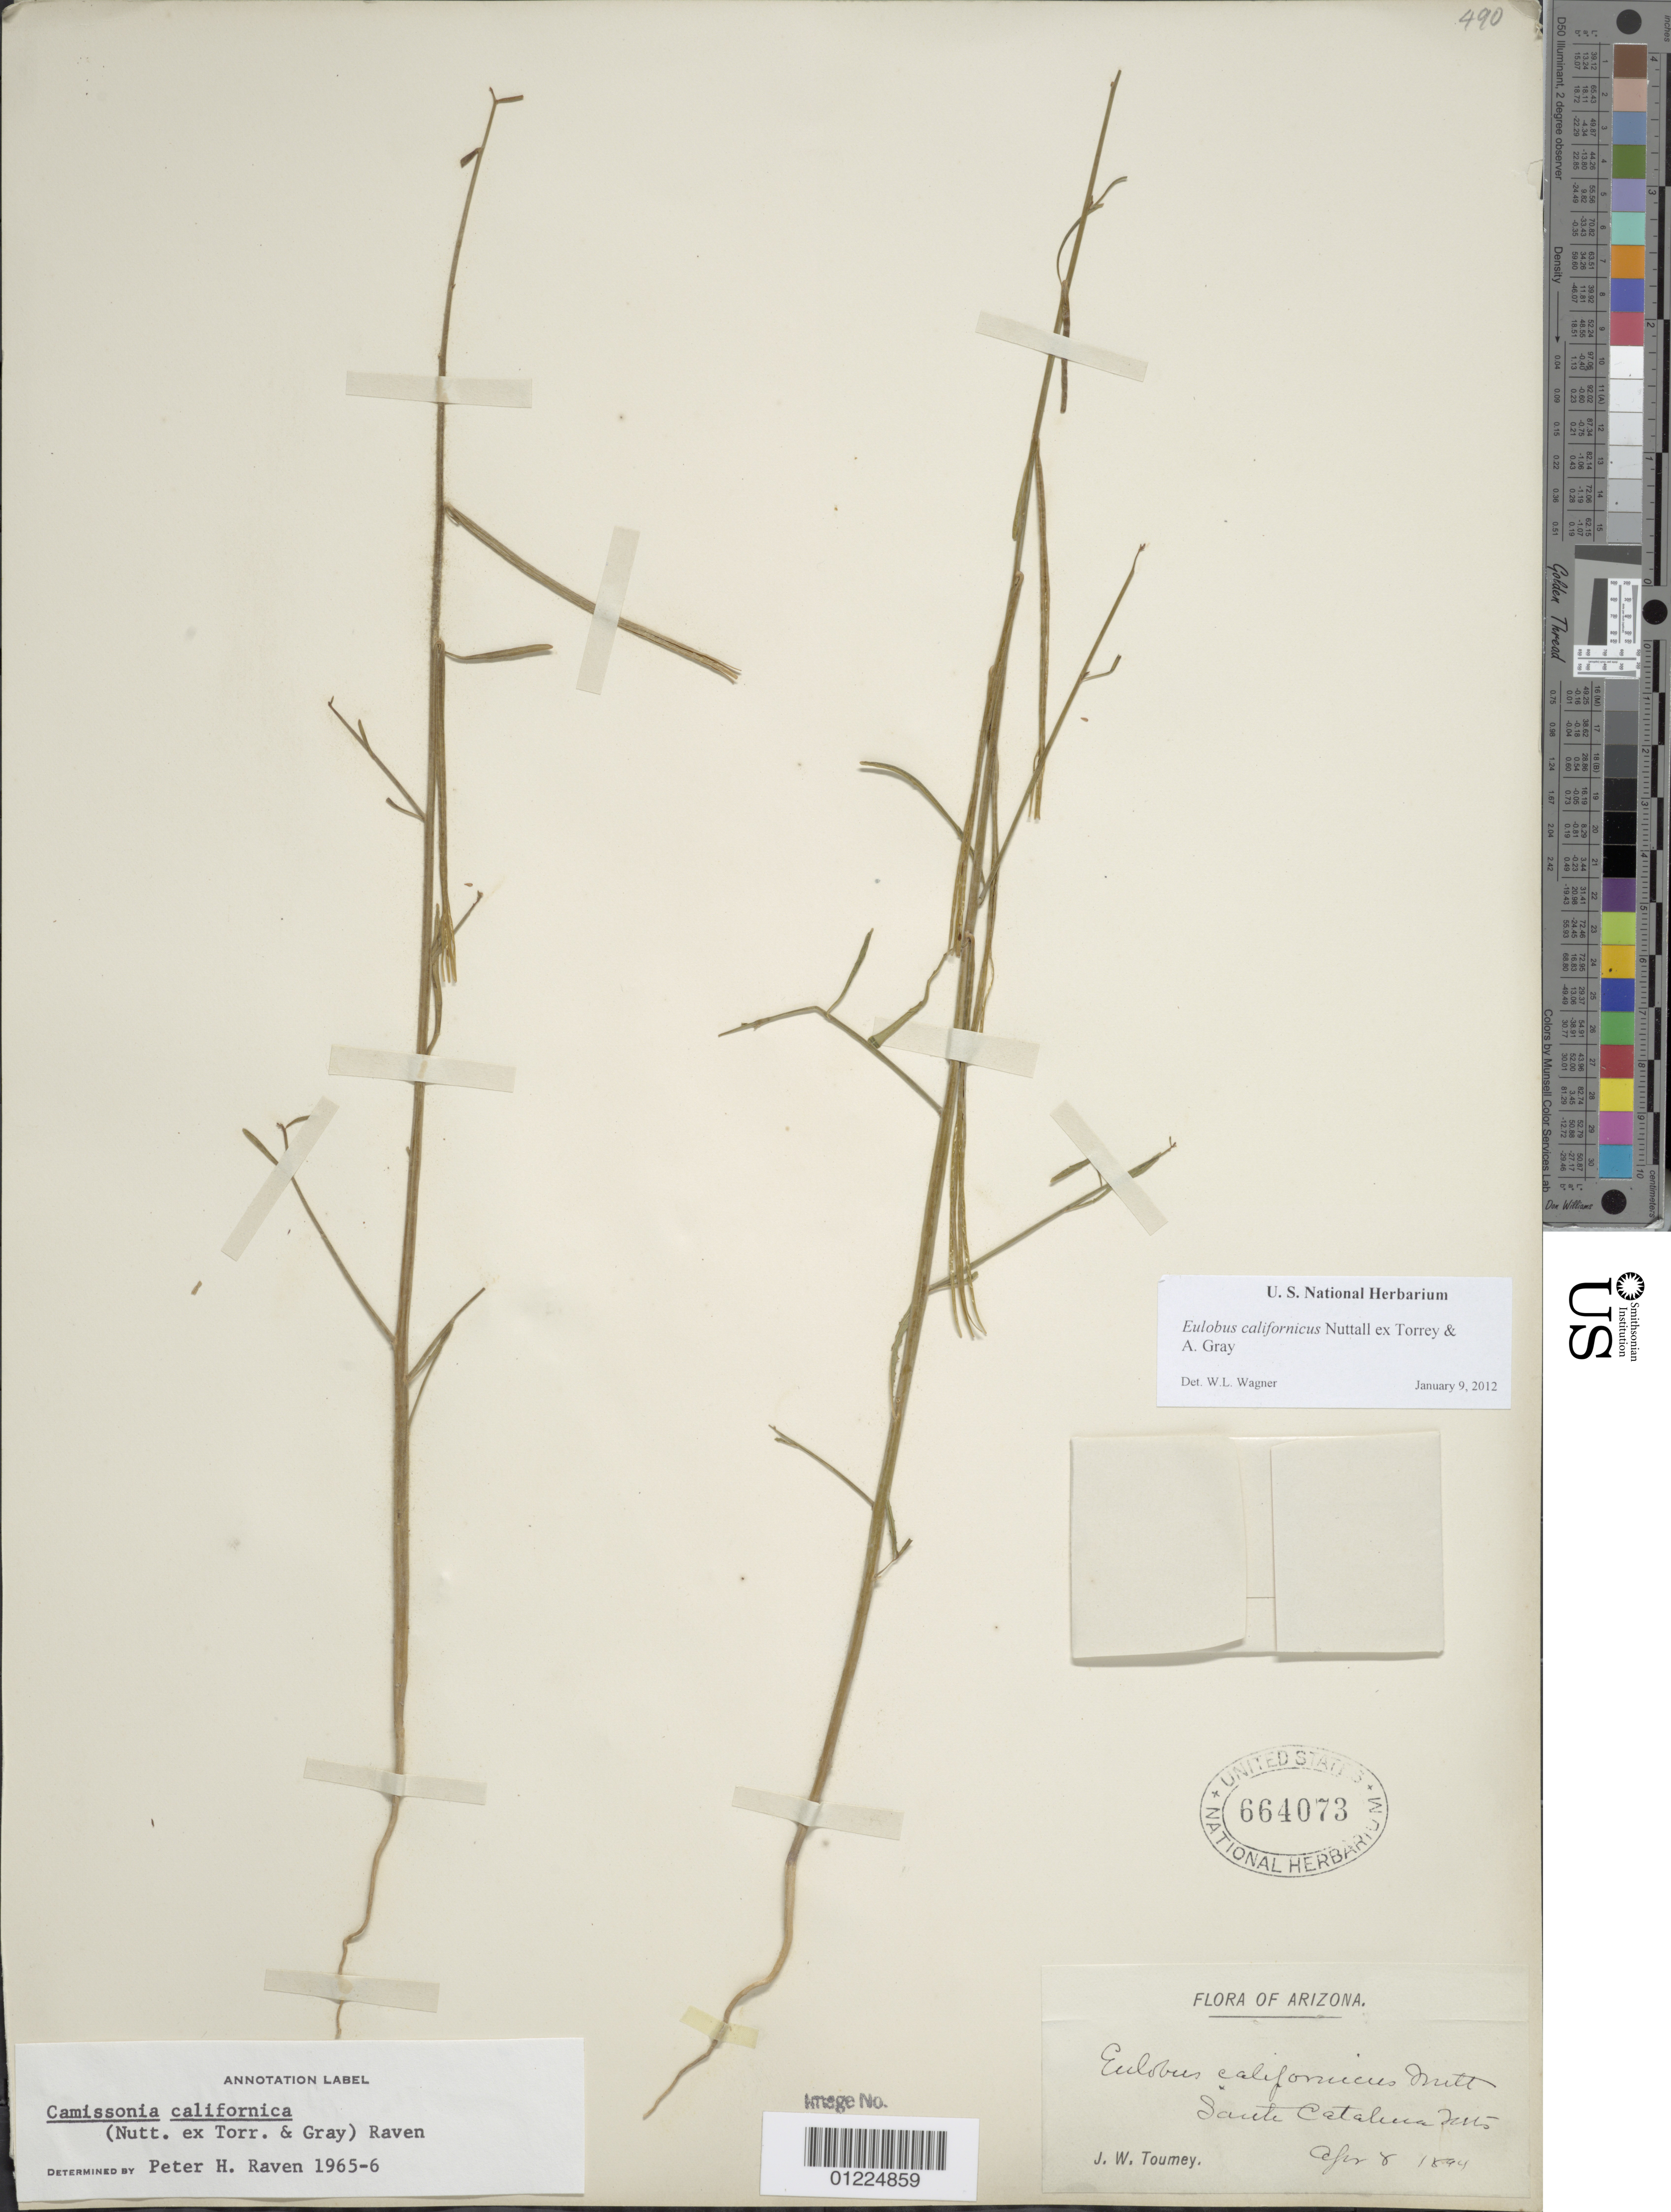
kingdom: Plantae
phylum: Tracheophyta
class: Magnoliopsida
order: Myrtales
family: Onagraceae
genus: Eulobus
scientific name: Eulobus californicus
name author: Nutt. ex Torr. & A. Gray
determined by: Wagner, W. L., (BOT), Smithsonian Institution - National Museum of Natural History (UNITED STATES)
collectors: J. W. Toumey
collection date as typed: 08 Apr 1894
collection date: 1894-04-08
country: United States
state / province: Arizona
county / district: Pima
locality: Santa Catalina Mountains.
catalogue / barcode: US 664073